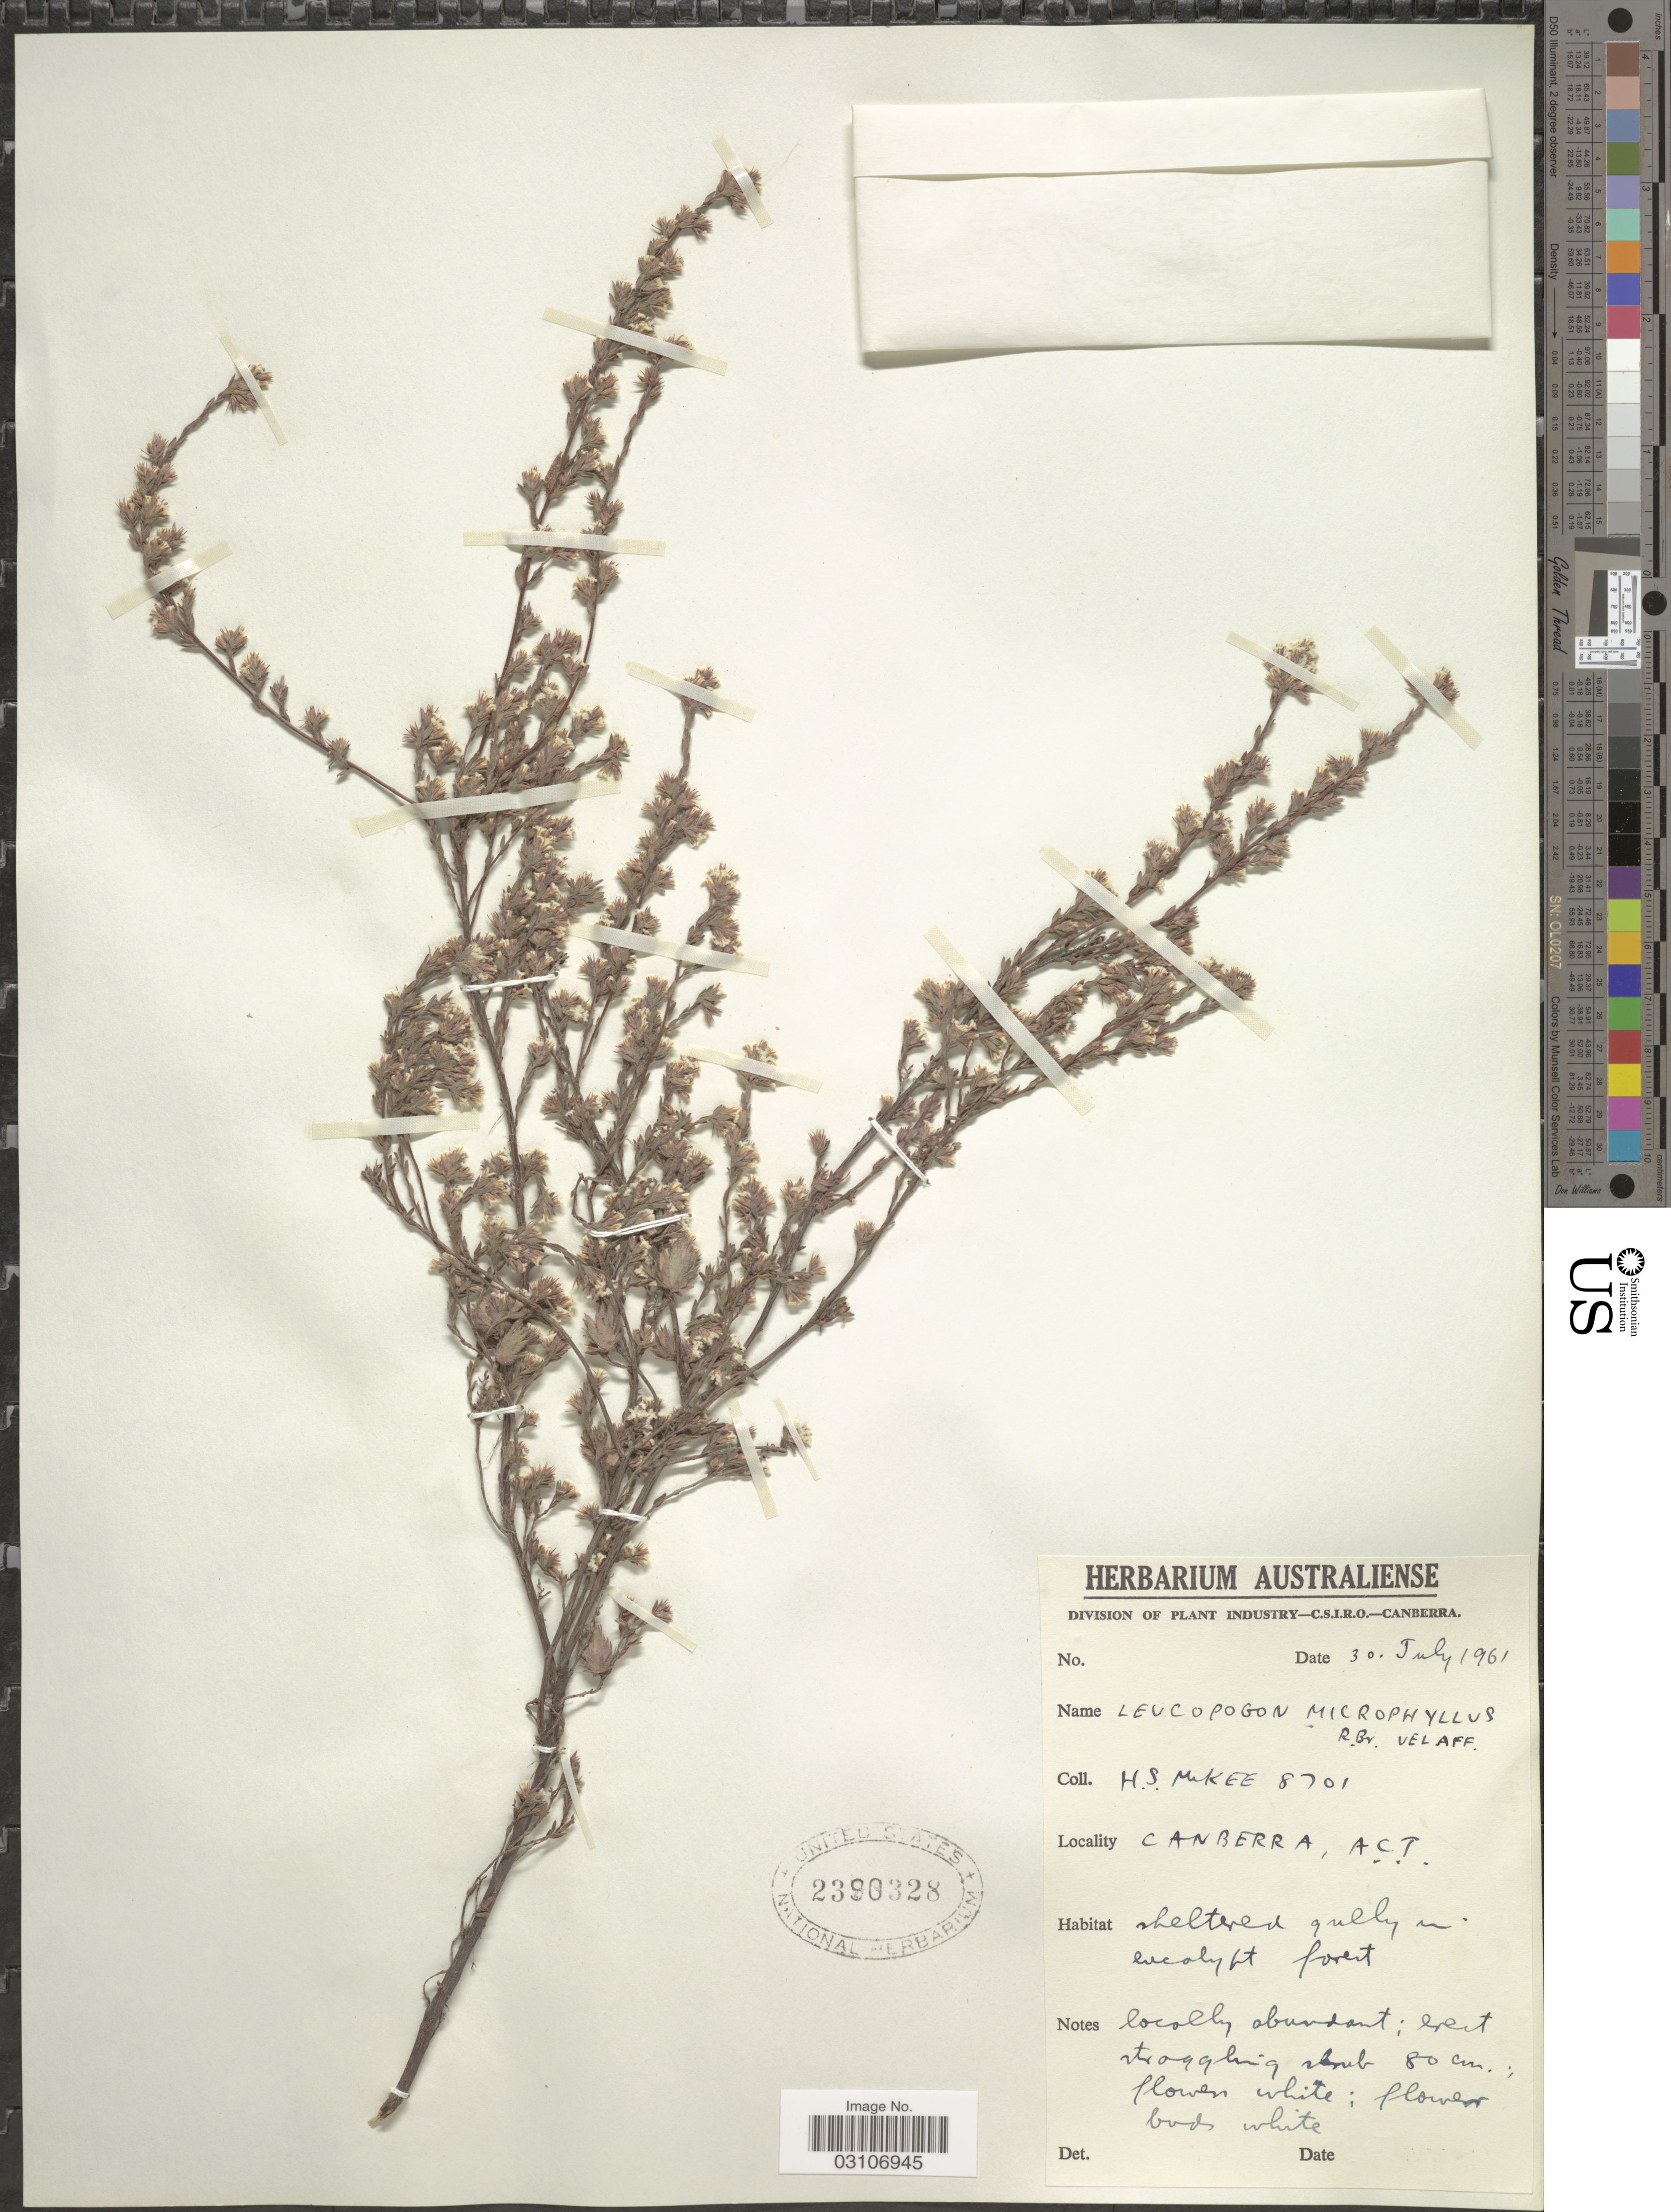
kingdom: Plantae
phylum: Tracheophyta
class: Magnoliopsida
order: Ericales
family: Ericaceae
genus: Leucopogon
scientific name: Leucopogon microphyllus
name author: R. Br.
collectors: H. S. McKee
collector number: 8701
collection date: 1961-07-30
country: Australia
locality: Canberra, A.C.T.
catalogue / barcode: US 2390328